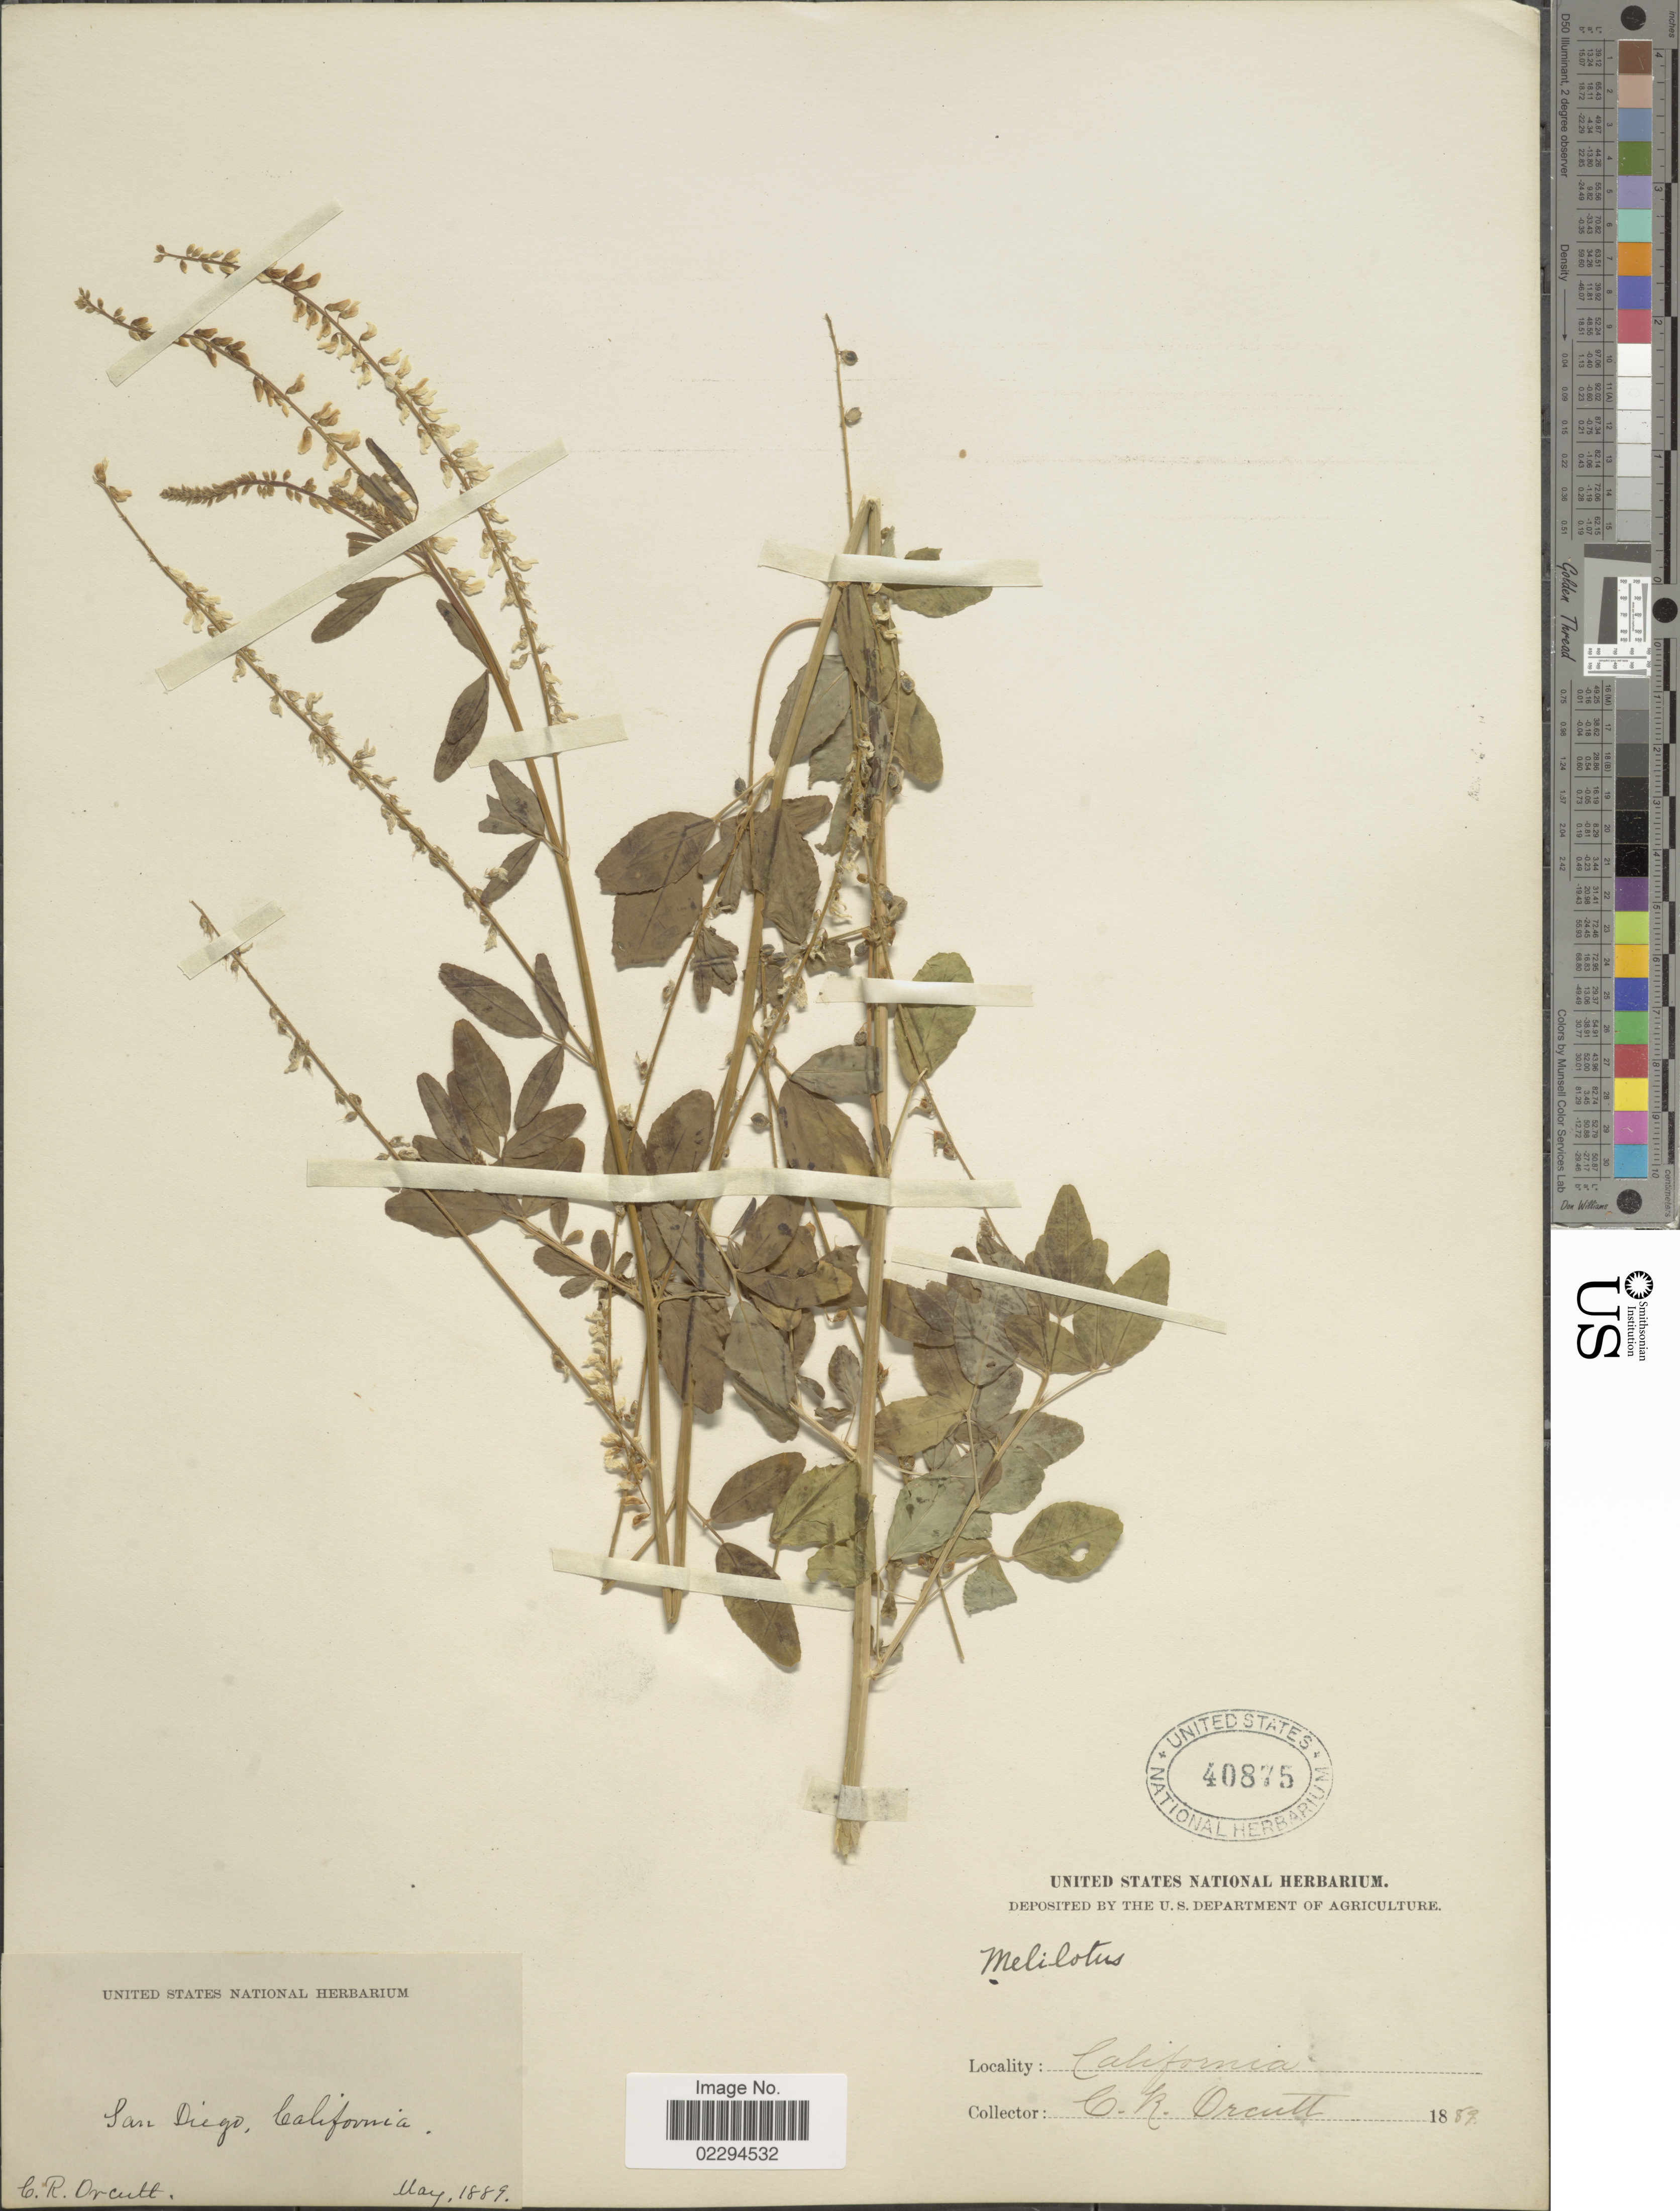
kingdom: Plantae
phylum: Tracheophyta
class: Magnoliopsida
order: Fabales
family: Fabaceae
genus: Melilotus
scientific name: Melilotus albus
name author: Medik.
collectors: C. R. Orcutt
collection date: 1889-05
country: United States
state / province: California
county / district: San Diego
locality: San Diego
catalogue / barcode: US 40875